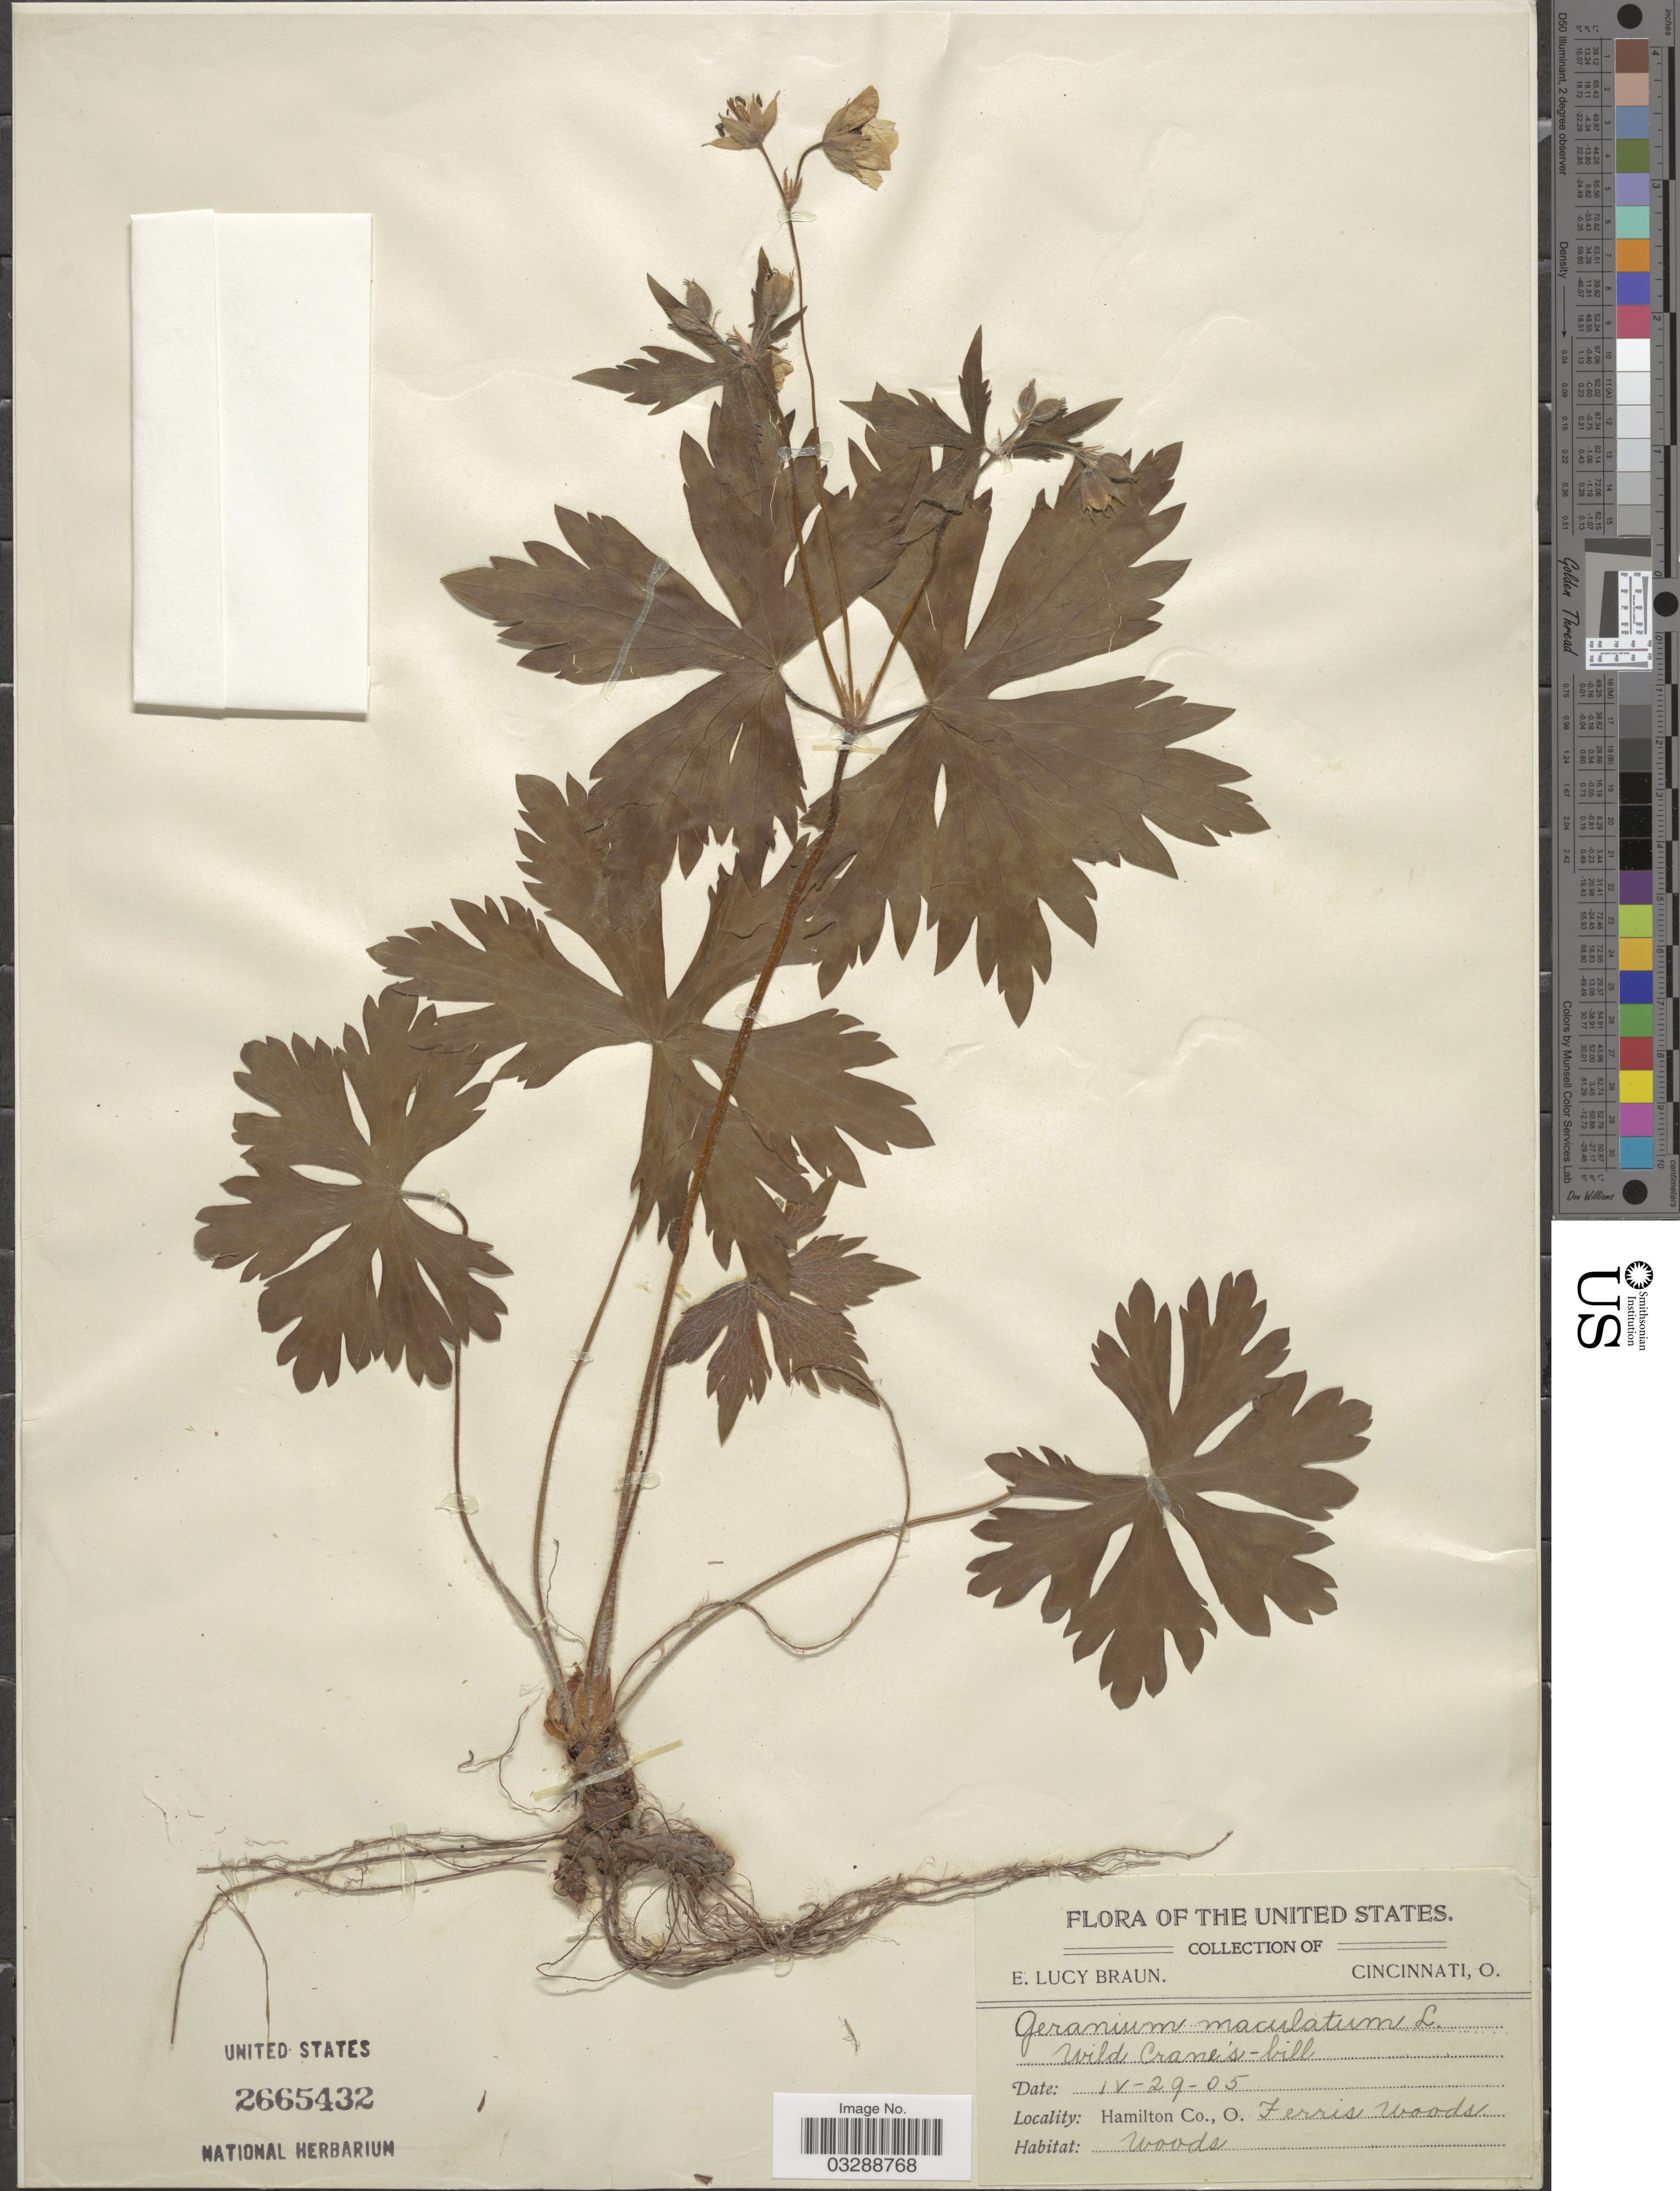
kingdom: Plantae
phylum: Tracheophyta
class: Magnoliopsida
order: Geraniales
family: Geraniaceae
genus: Geranium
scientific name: Geranium maculatum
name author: L.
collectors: E. L. Braun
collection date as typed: Transcribed d/m/y: 29/4/5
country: United States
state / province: Ohio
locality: Hamilton Co., O. Ferris woods.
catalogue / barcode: US 2665432